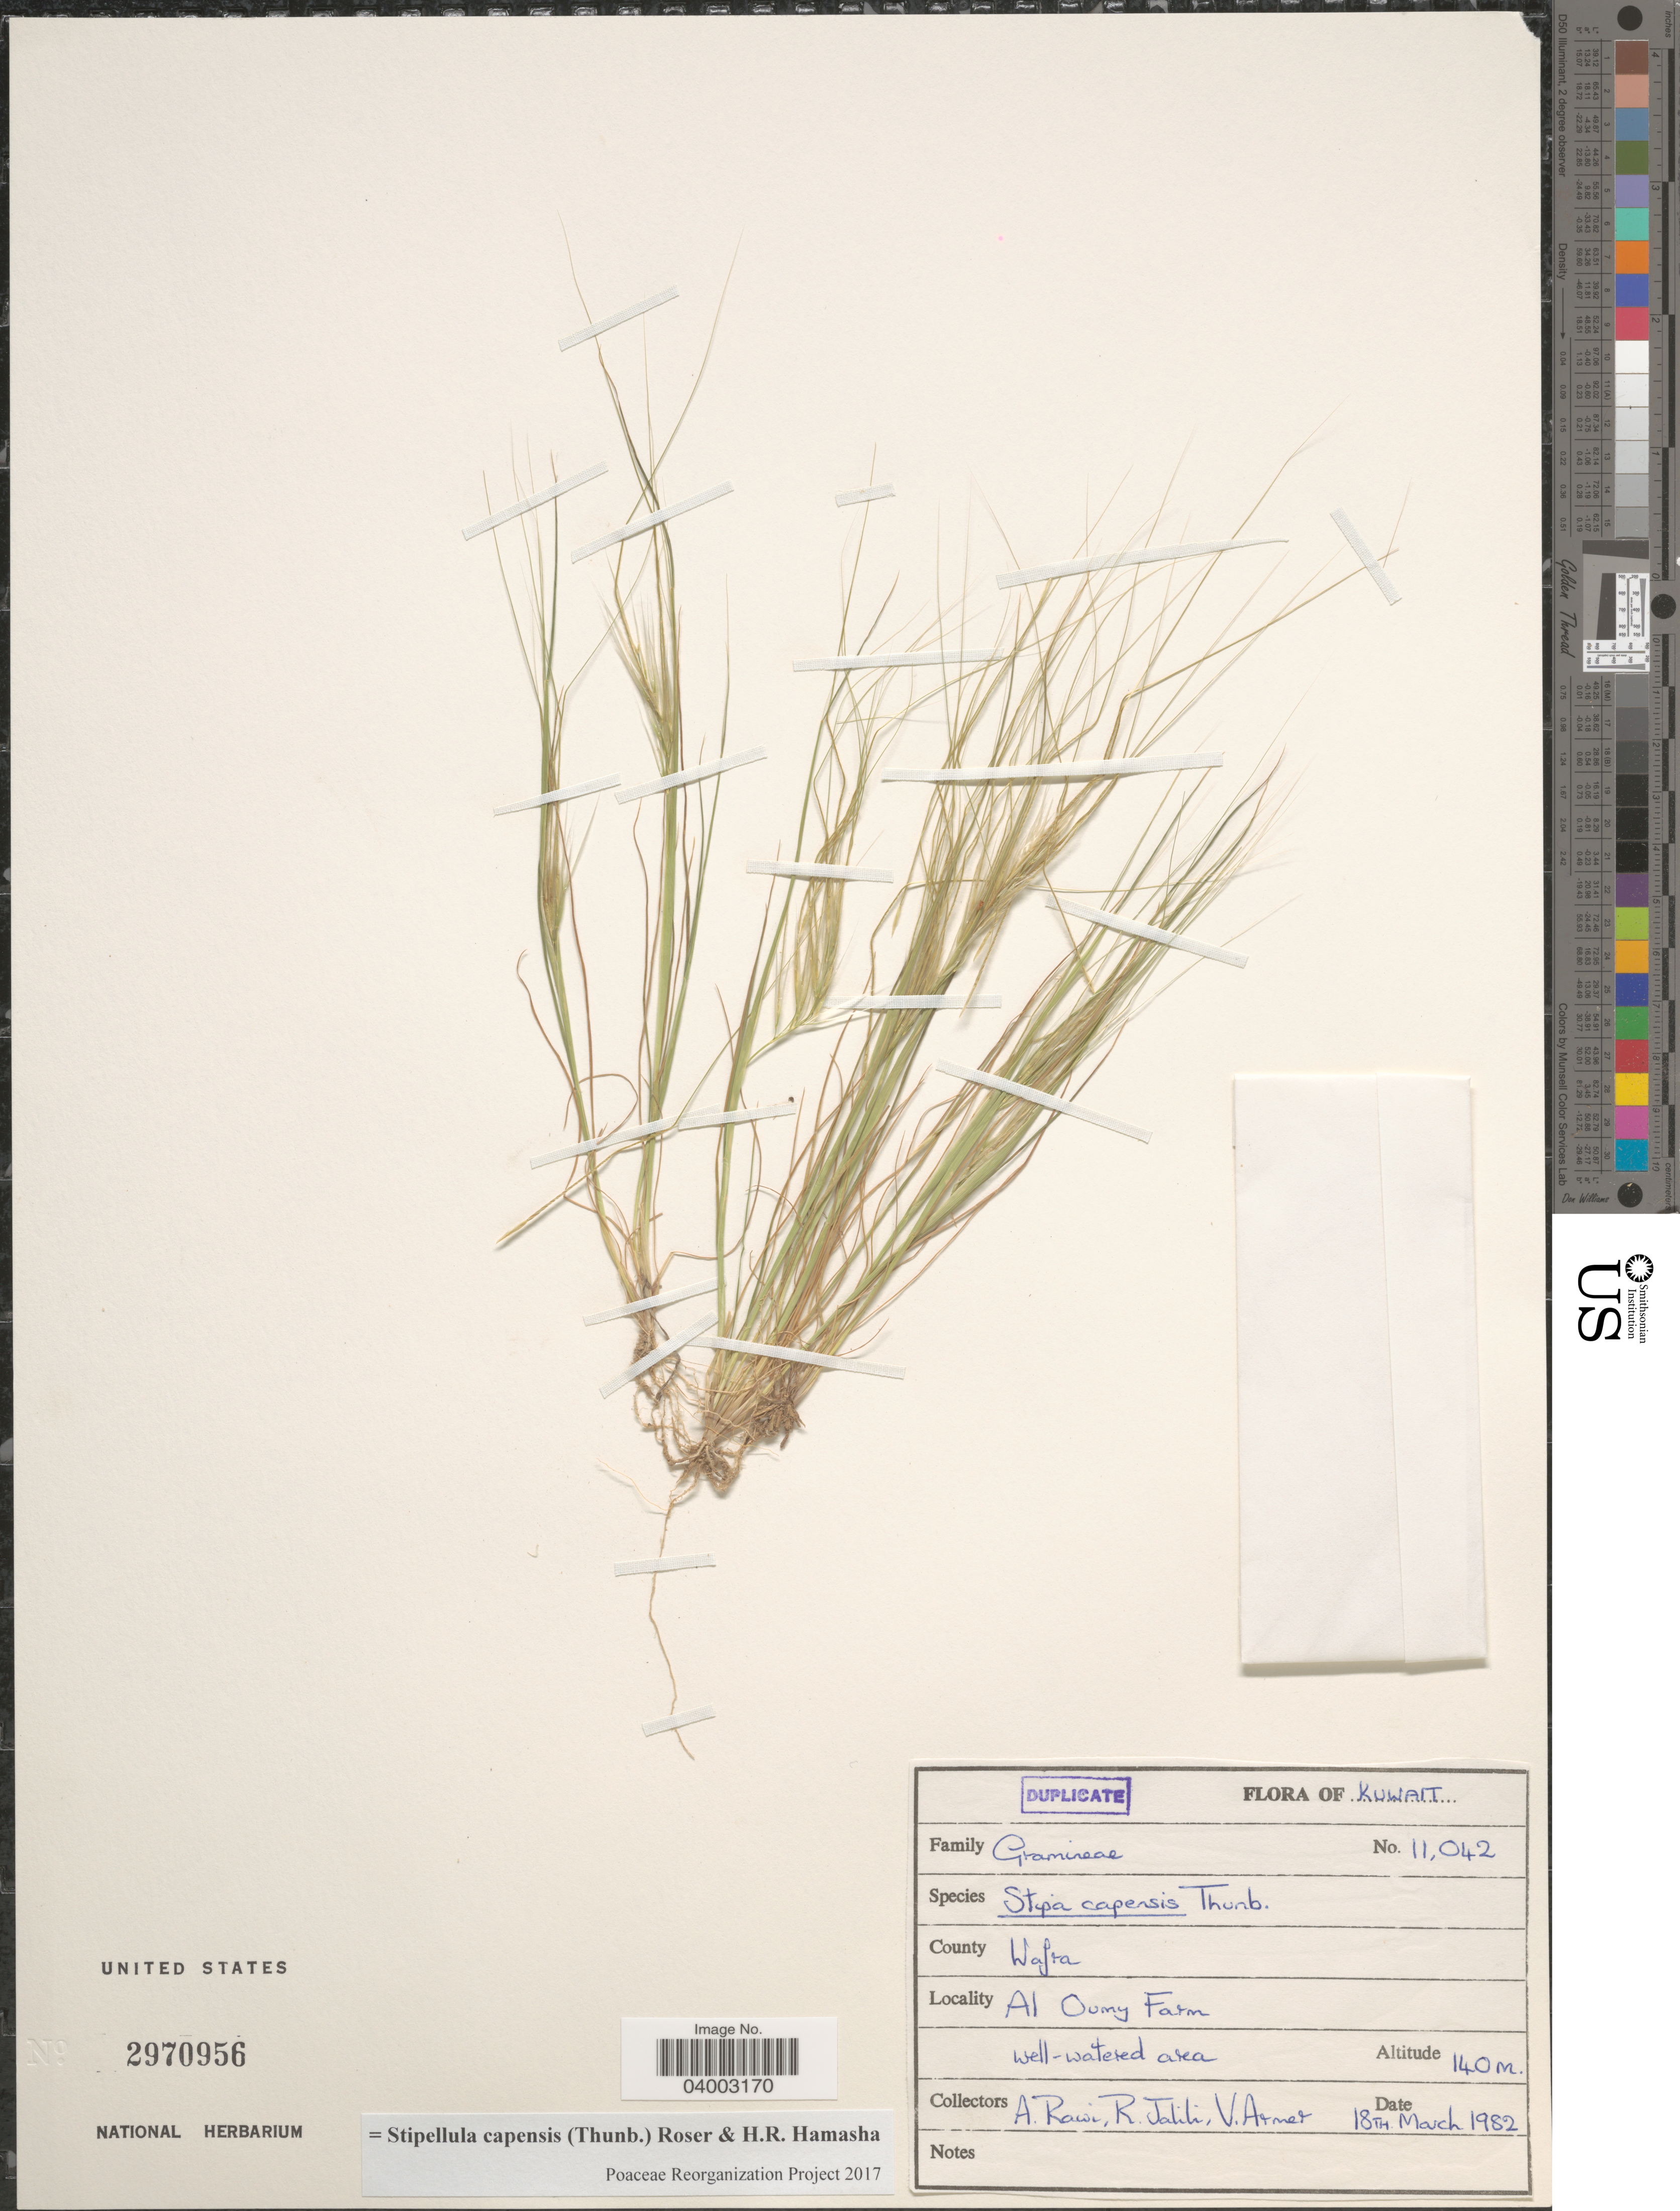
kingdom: Plantae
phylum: Tracheophyta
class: Liliopsida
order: Poales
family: Poaceae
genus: Stipellula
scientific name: Stipellula capensis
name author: (Thunb.) Röser & H. R. Hamasha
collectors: A. Rawi, R. Jalili & V. Armet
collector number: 11042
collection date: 1982-03-18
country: Kuwait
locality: County Wafra. Al Oumy Farm. Well-watered area.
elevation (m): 140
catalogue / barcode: US 2970956